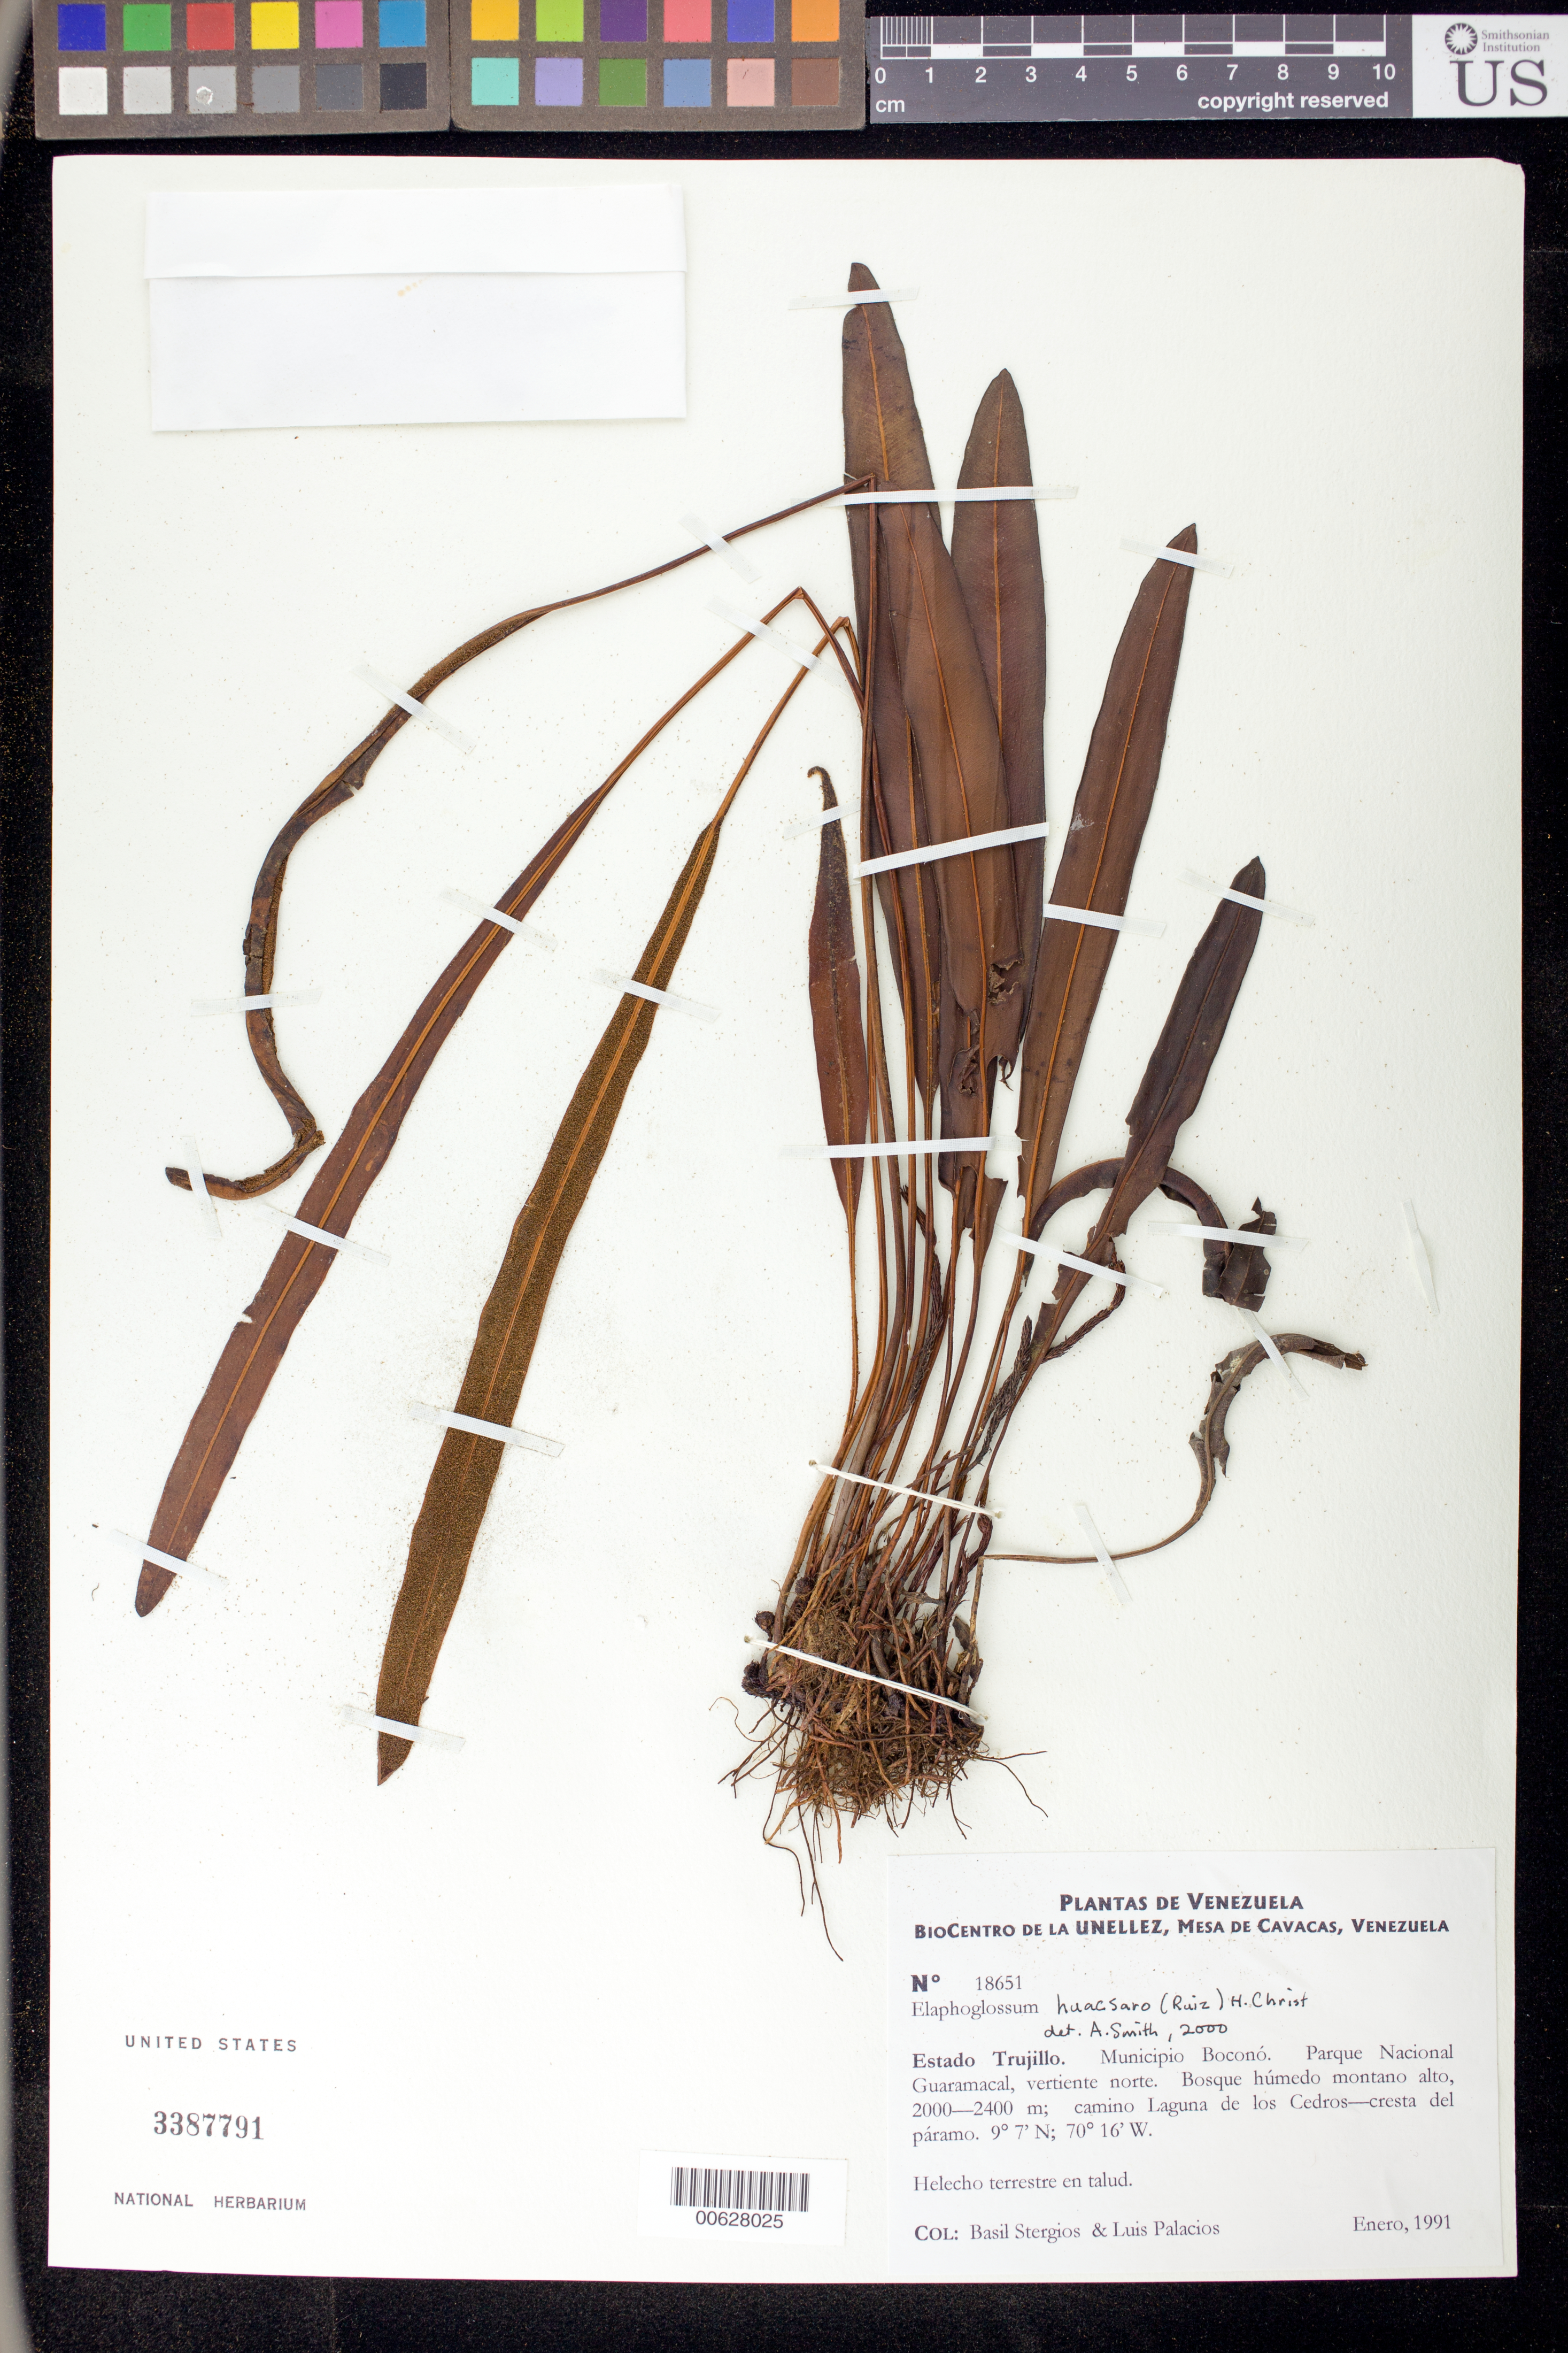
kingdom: Plantae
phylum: Tracheophyta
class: Polypodiopsida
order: Polypodiales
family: Dryopteridaceae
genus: Elaphoglossum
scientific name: Elaphoglossum huacsaro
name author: (Ruiz) Christ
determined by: Smith, Alan R., (UC)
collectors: B. G. Stergios & L. Palacios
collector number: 18651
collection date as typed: Jan 1991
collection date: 1991-01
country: Venezuela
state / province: Trujillo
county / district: Boconó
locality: Parque Nacional Guaramacal, vertiente N, camino laguna de los Cedros-cresta del páramo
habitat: Bosque húmedo montano alto.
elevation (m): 2000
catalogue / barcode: US 3387791